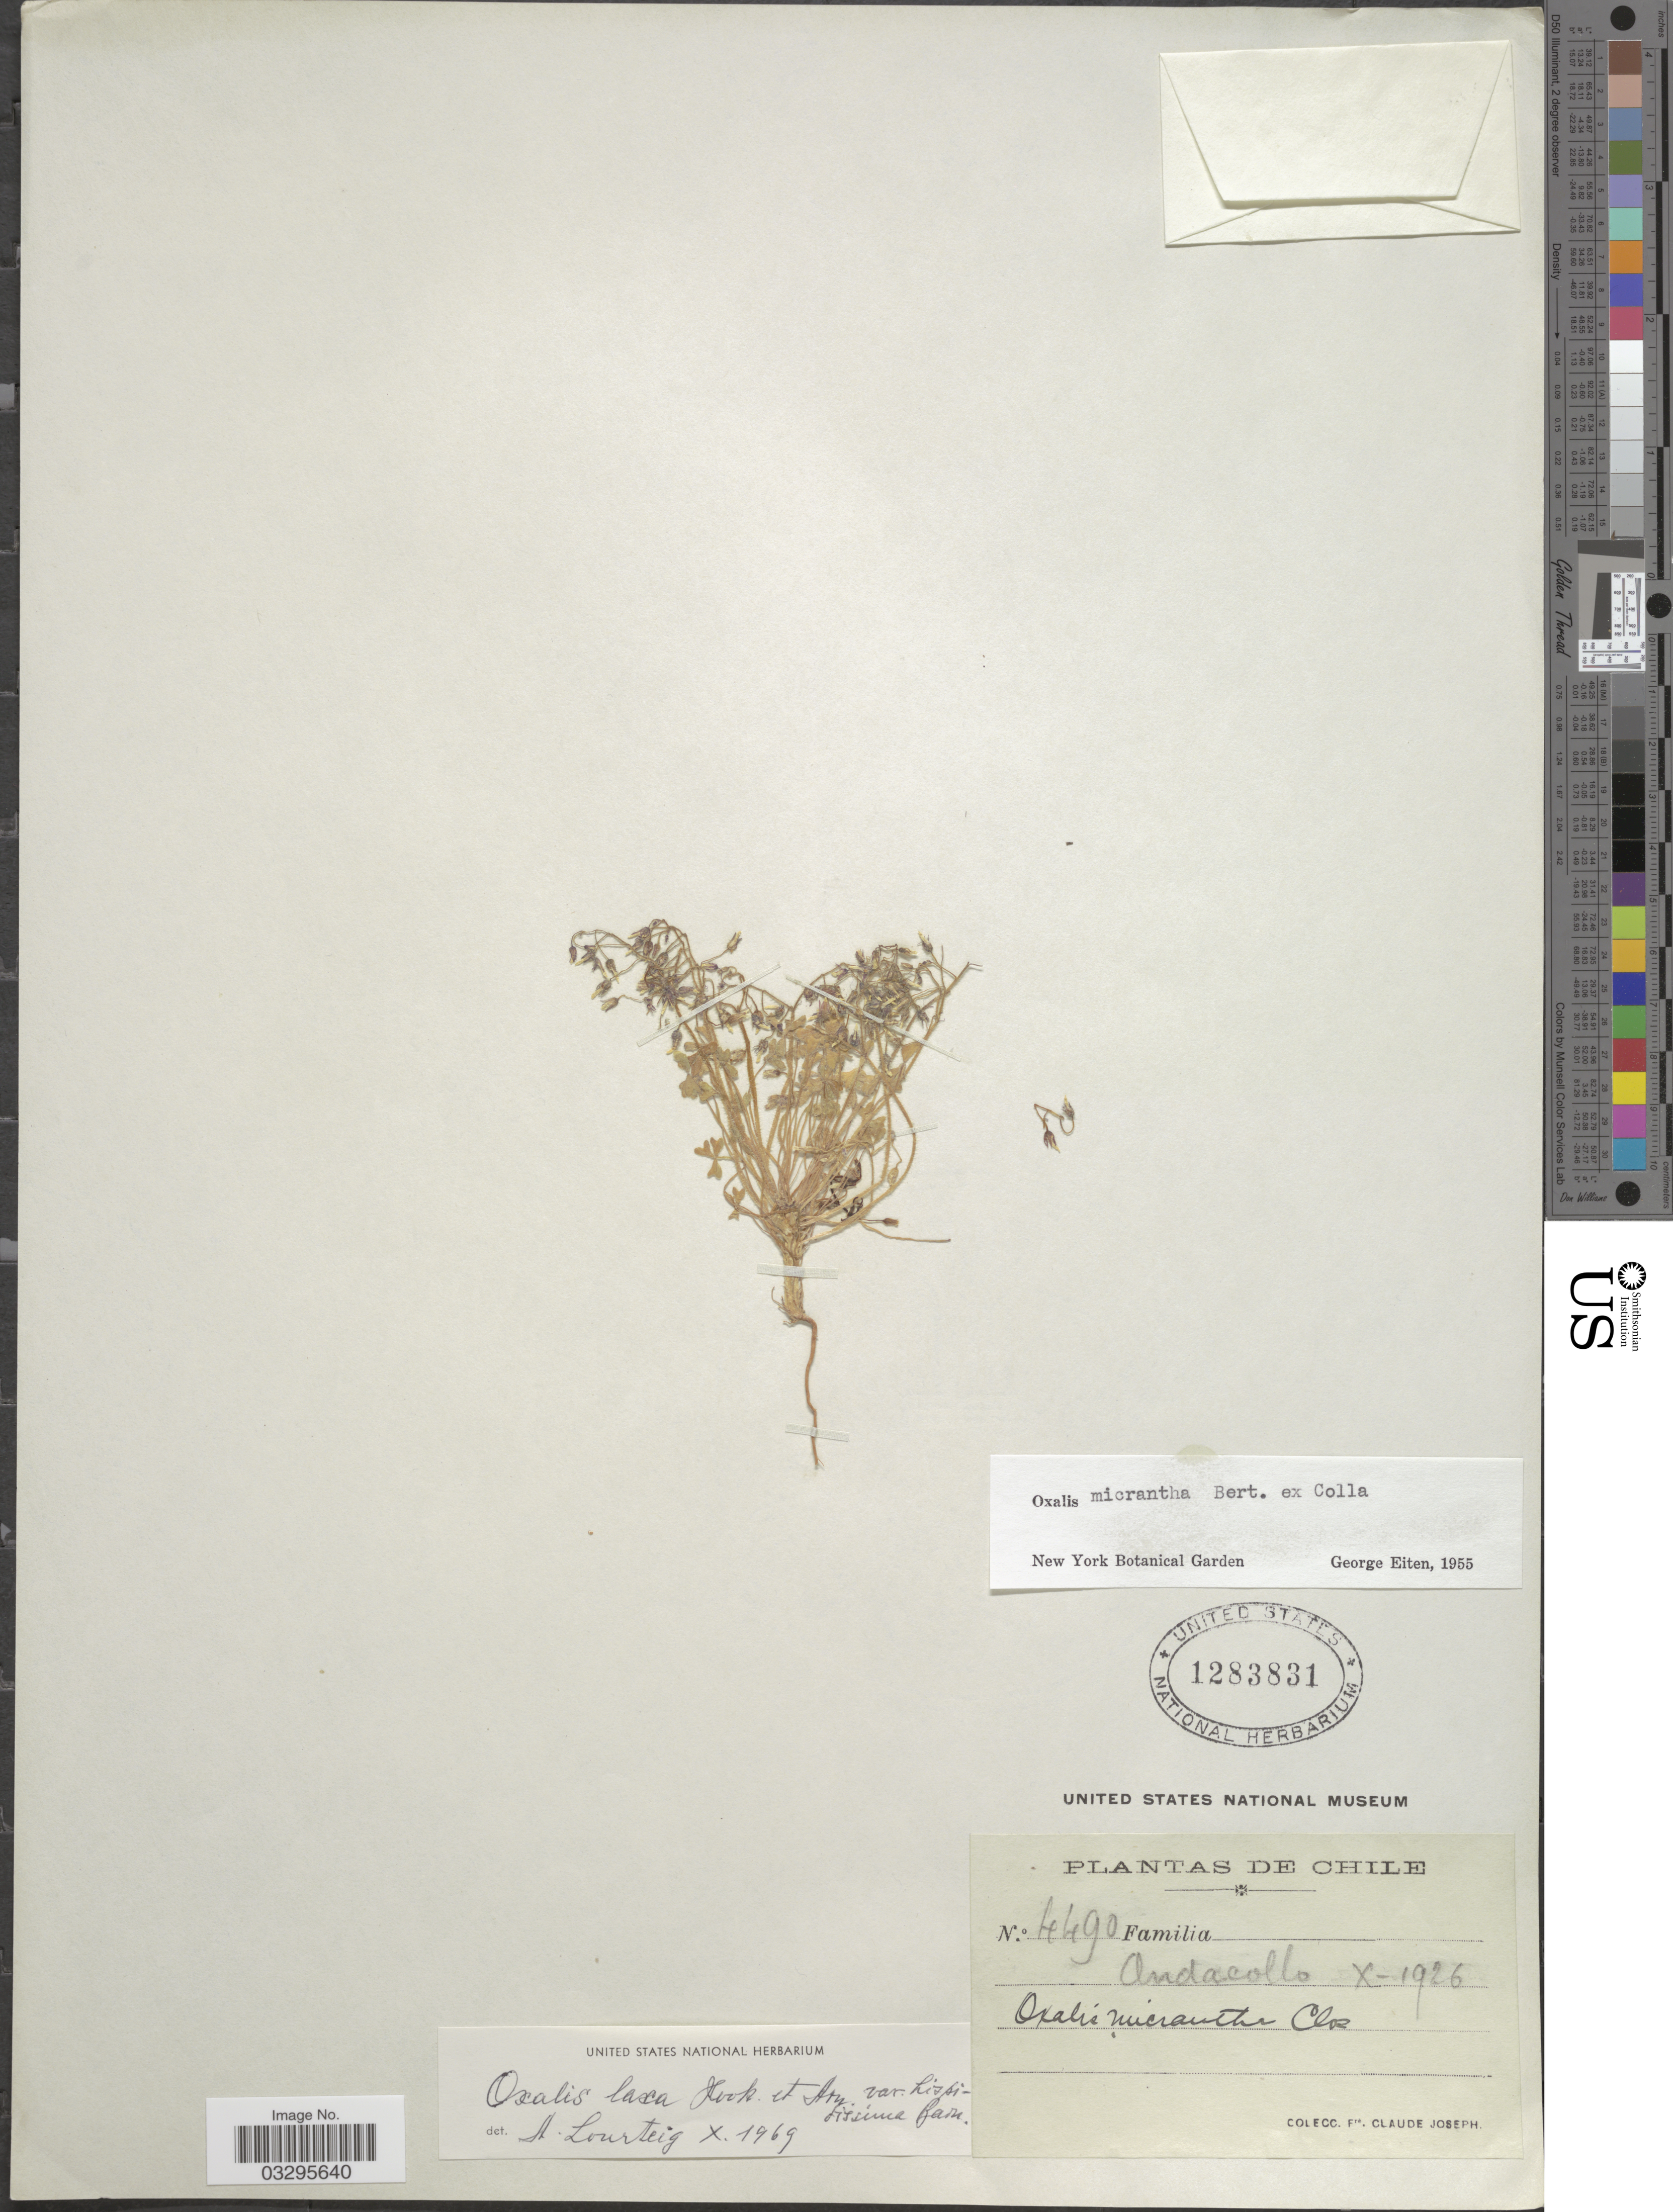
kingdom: Plantae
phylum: Tracheophyta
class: Magnoliopsida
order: Oxalidales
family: Oxalidaceae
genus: Oxalis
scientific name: Oxalis laxa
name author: Hook. & Arn.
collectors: Bro. Claude-Joseph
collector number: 4490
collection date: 1926-10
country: Chile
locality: Andacollo.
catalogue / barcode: US 1283831